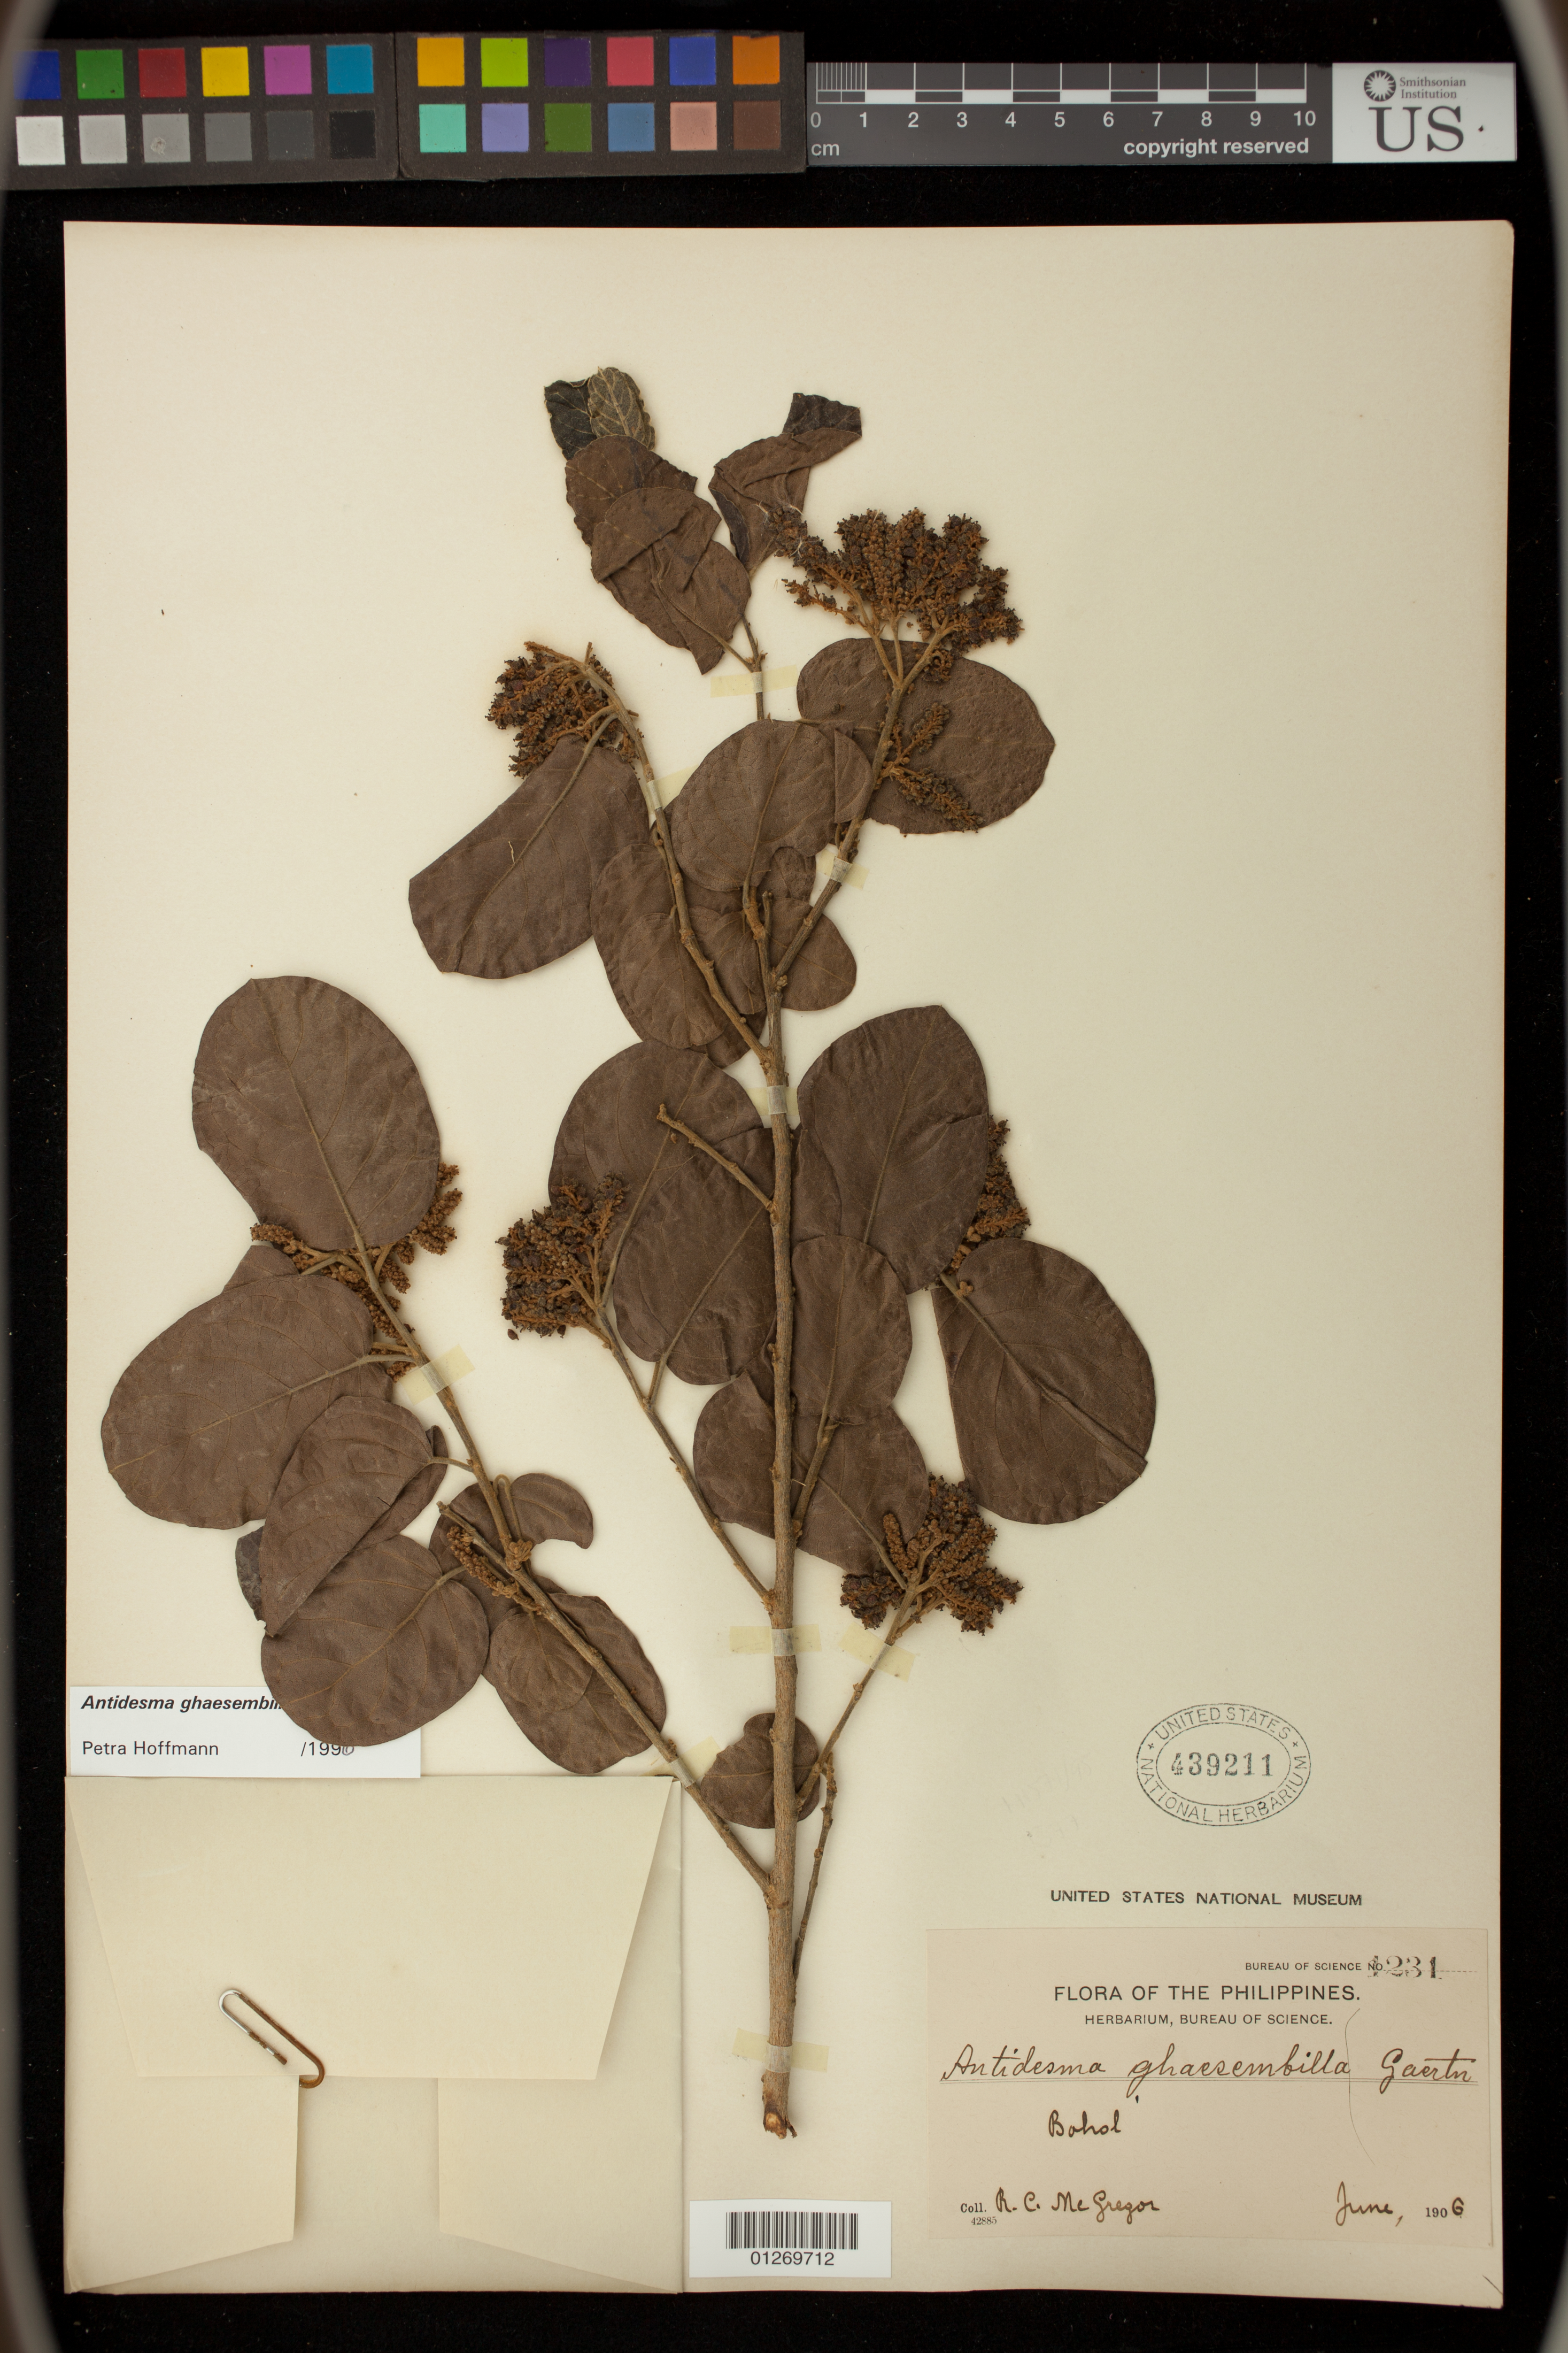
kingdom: Plantae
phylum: Tracheophyta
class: Magnoliopsida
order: Malpighiales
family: Phyllanthaceae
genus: Antidesma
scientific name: Antidesma ghaesembilla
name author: Gaertn.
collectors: R. C. McGregor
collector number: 1231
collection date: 1906-06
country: Philippines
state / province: Central Visayas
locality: Bohol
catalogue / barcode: US 439211